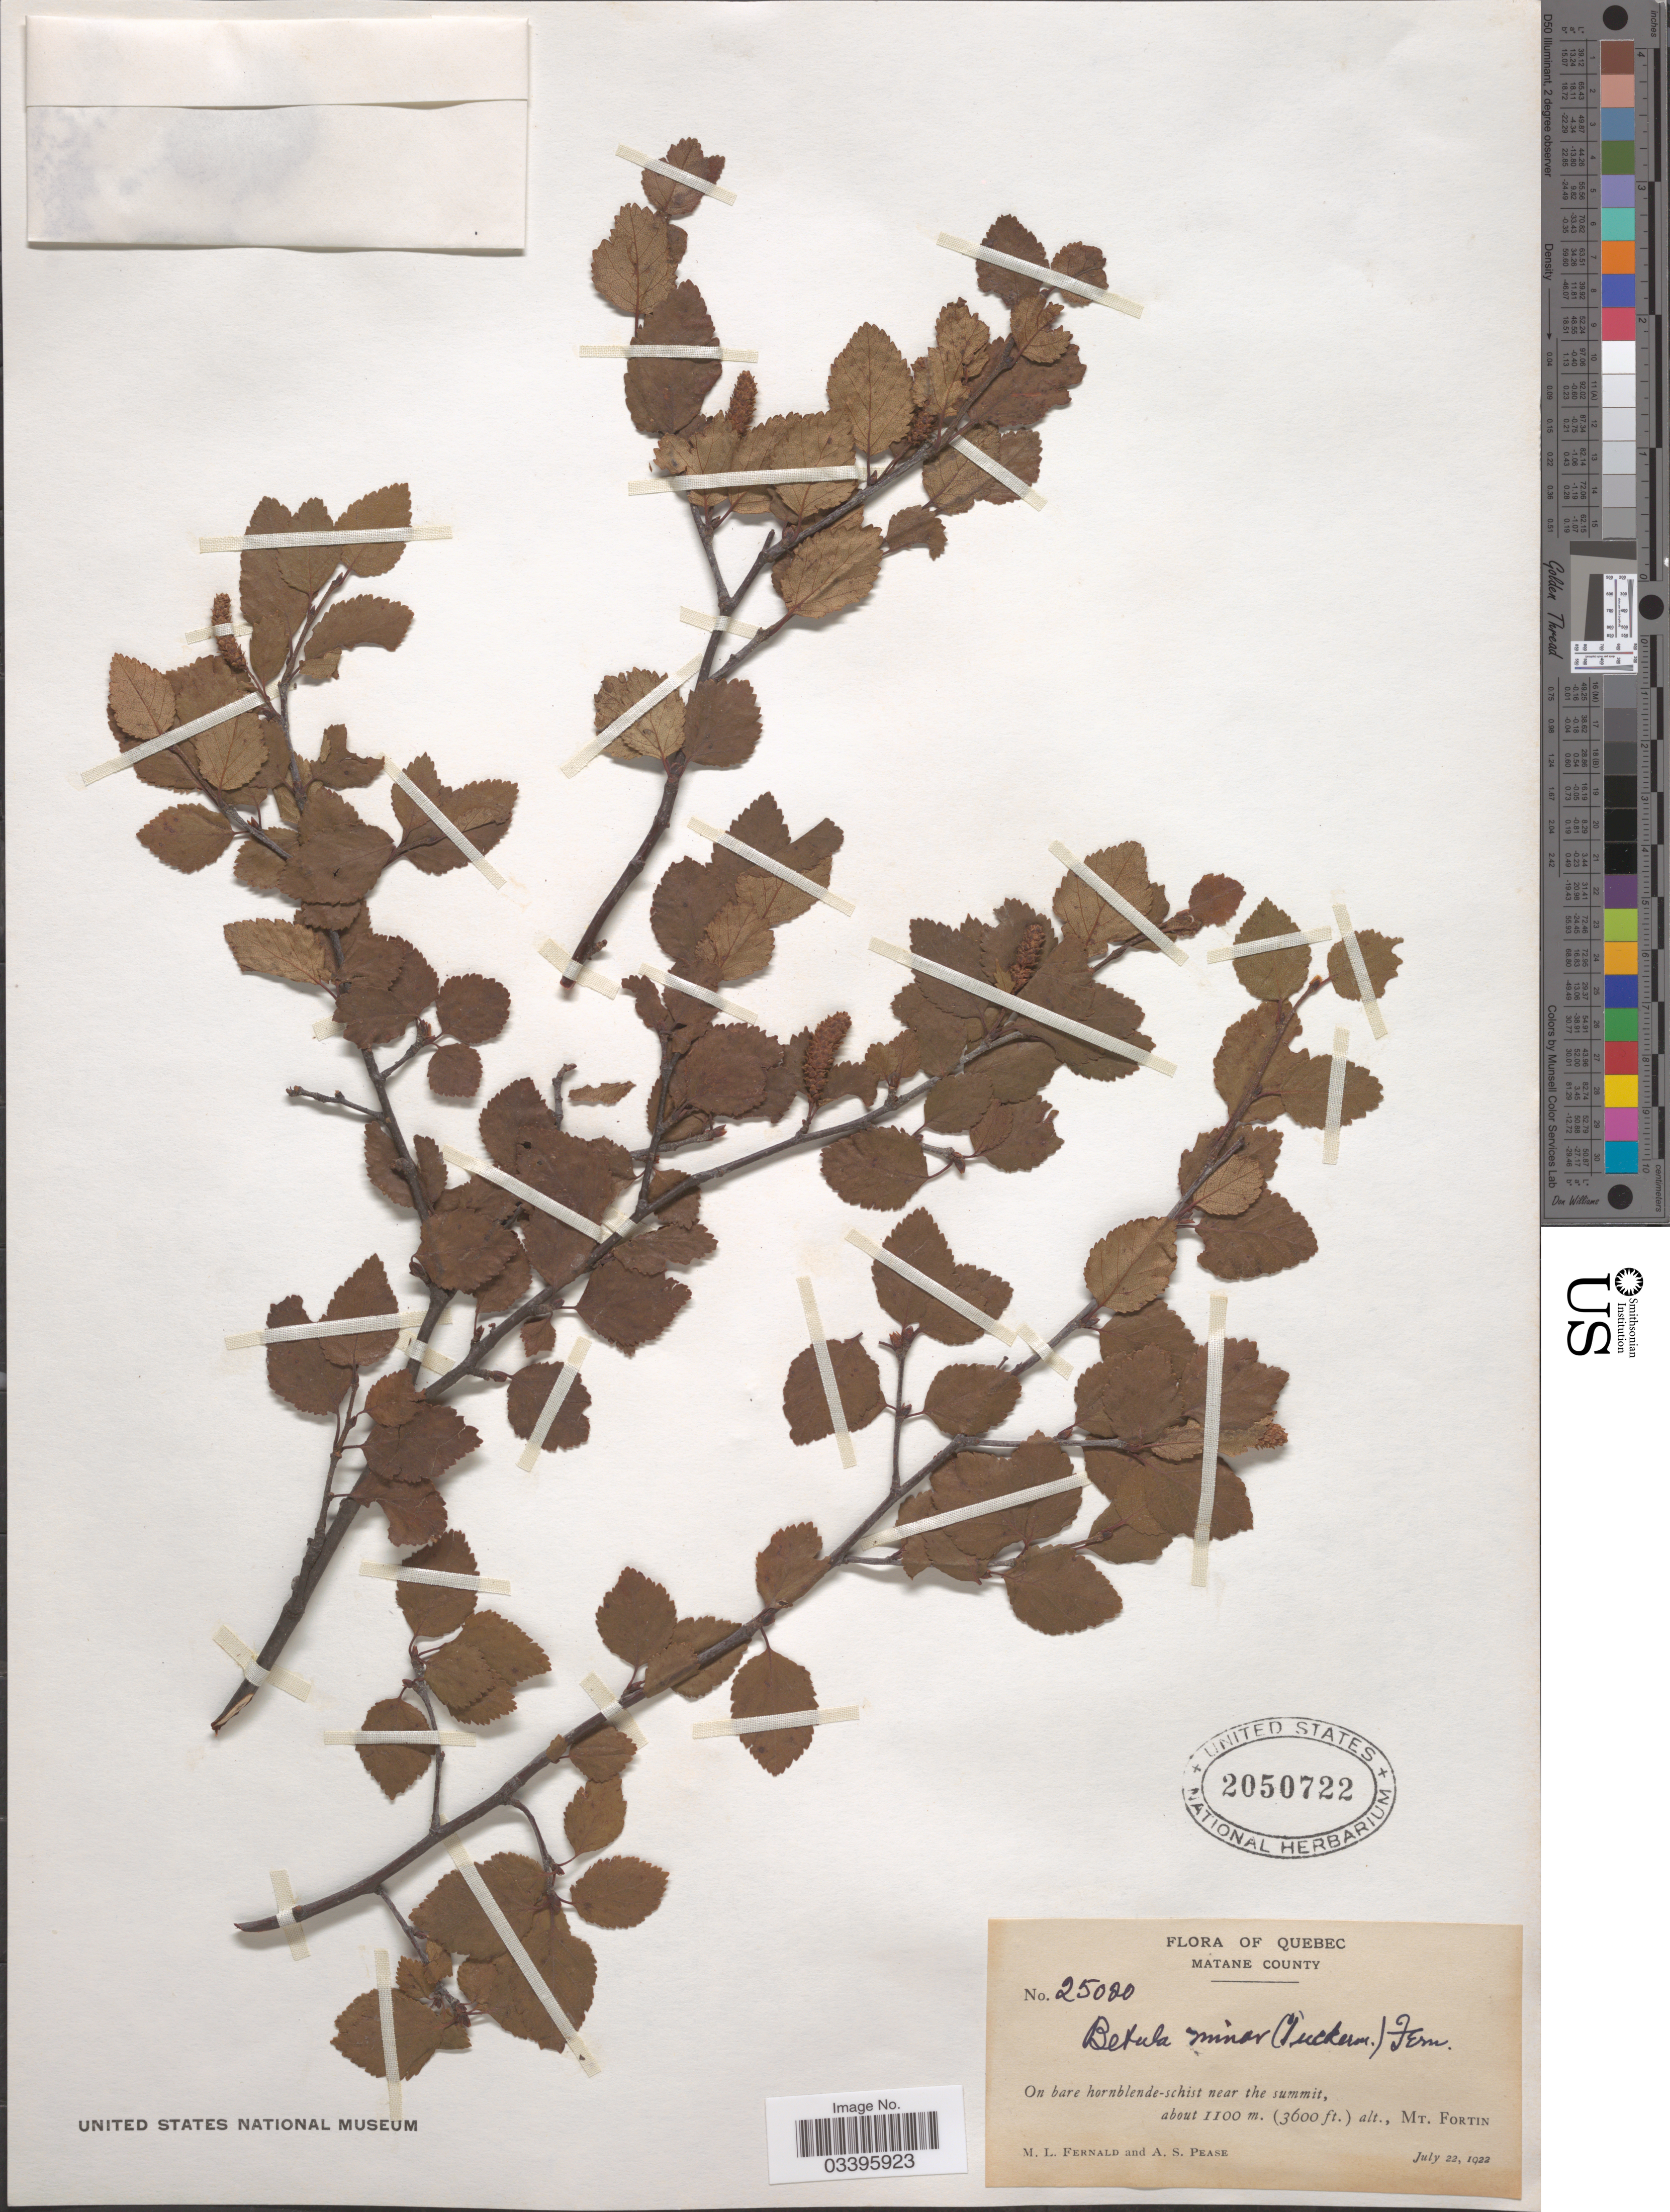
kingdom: Plantae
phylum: Tracheophyta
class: Magnoliopsida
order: Fagales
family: Betulaceae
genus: Betula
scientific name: Betula minor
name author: (Tuck.) Fernald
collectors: M. L. Fernald & A. S. Pease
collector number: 25080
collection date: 1922-07-22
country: Canada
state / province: Quebec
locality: Matane County. On bare hornblende-schist near the summit, Mt. Fortin.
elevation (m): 1100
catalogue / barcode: US 2050722